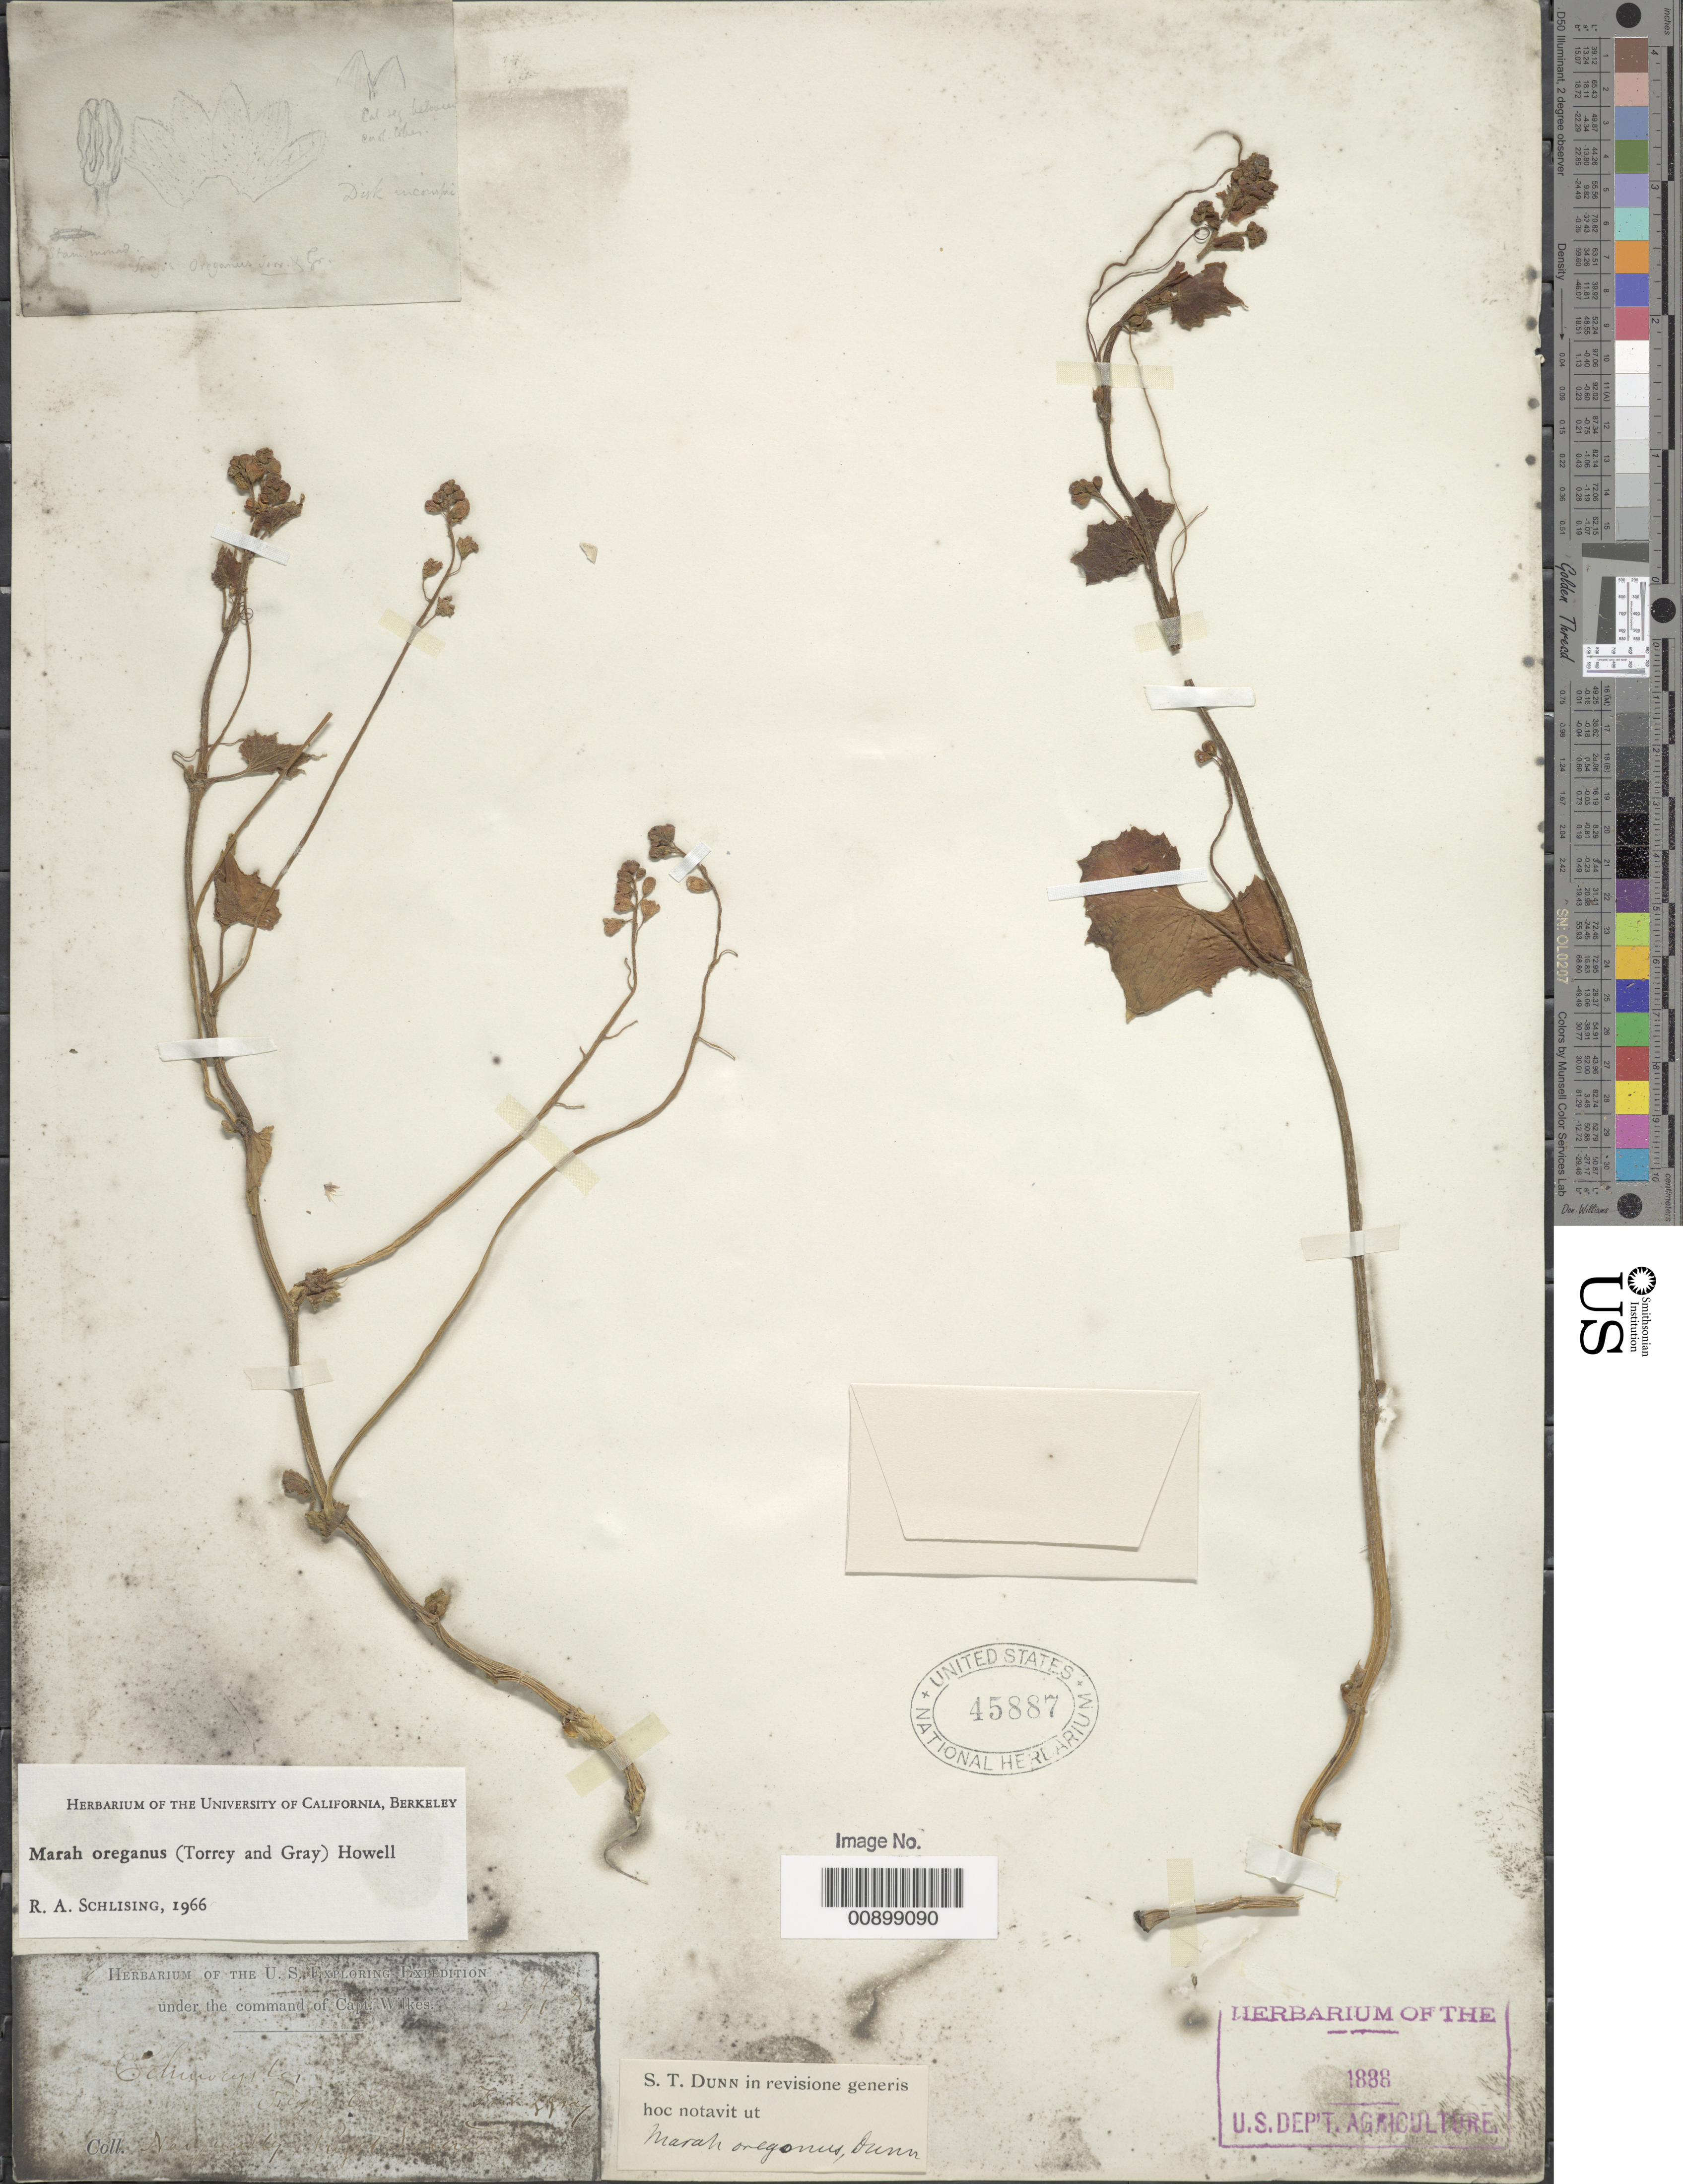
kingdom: Plantae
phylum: Tracheophyta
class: Magnoliopsida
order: Cucurbitales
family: Cucurbitaceae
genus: Marah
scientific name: Marah oregana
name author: (Torr. & A. Gray) Howell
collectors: Wilkes Explor. Exped.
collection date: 1838/1842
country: United States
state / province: Washington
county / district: King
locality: Nisqually and Puget Sound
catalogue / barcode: US 45887